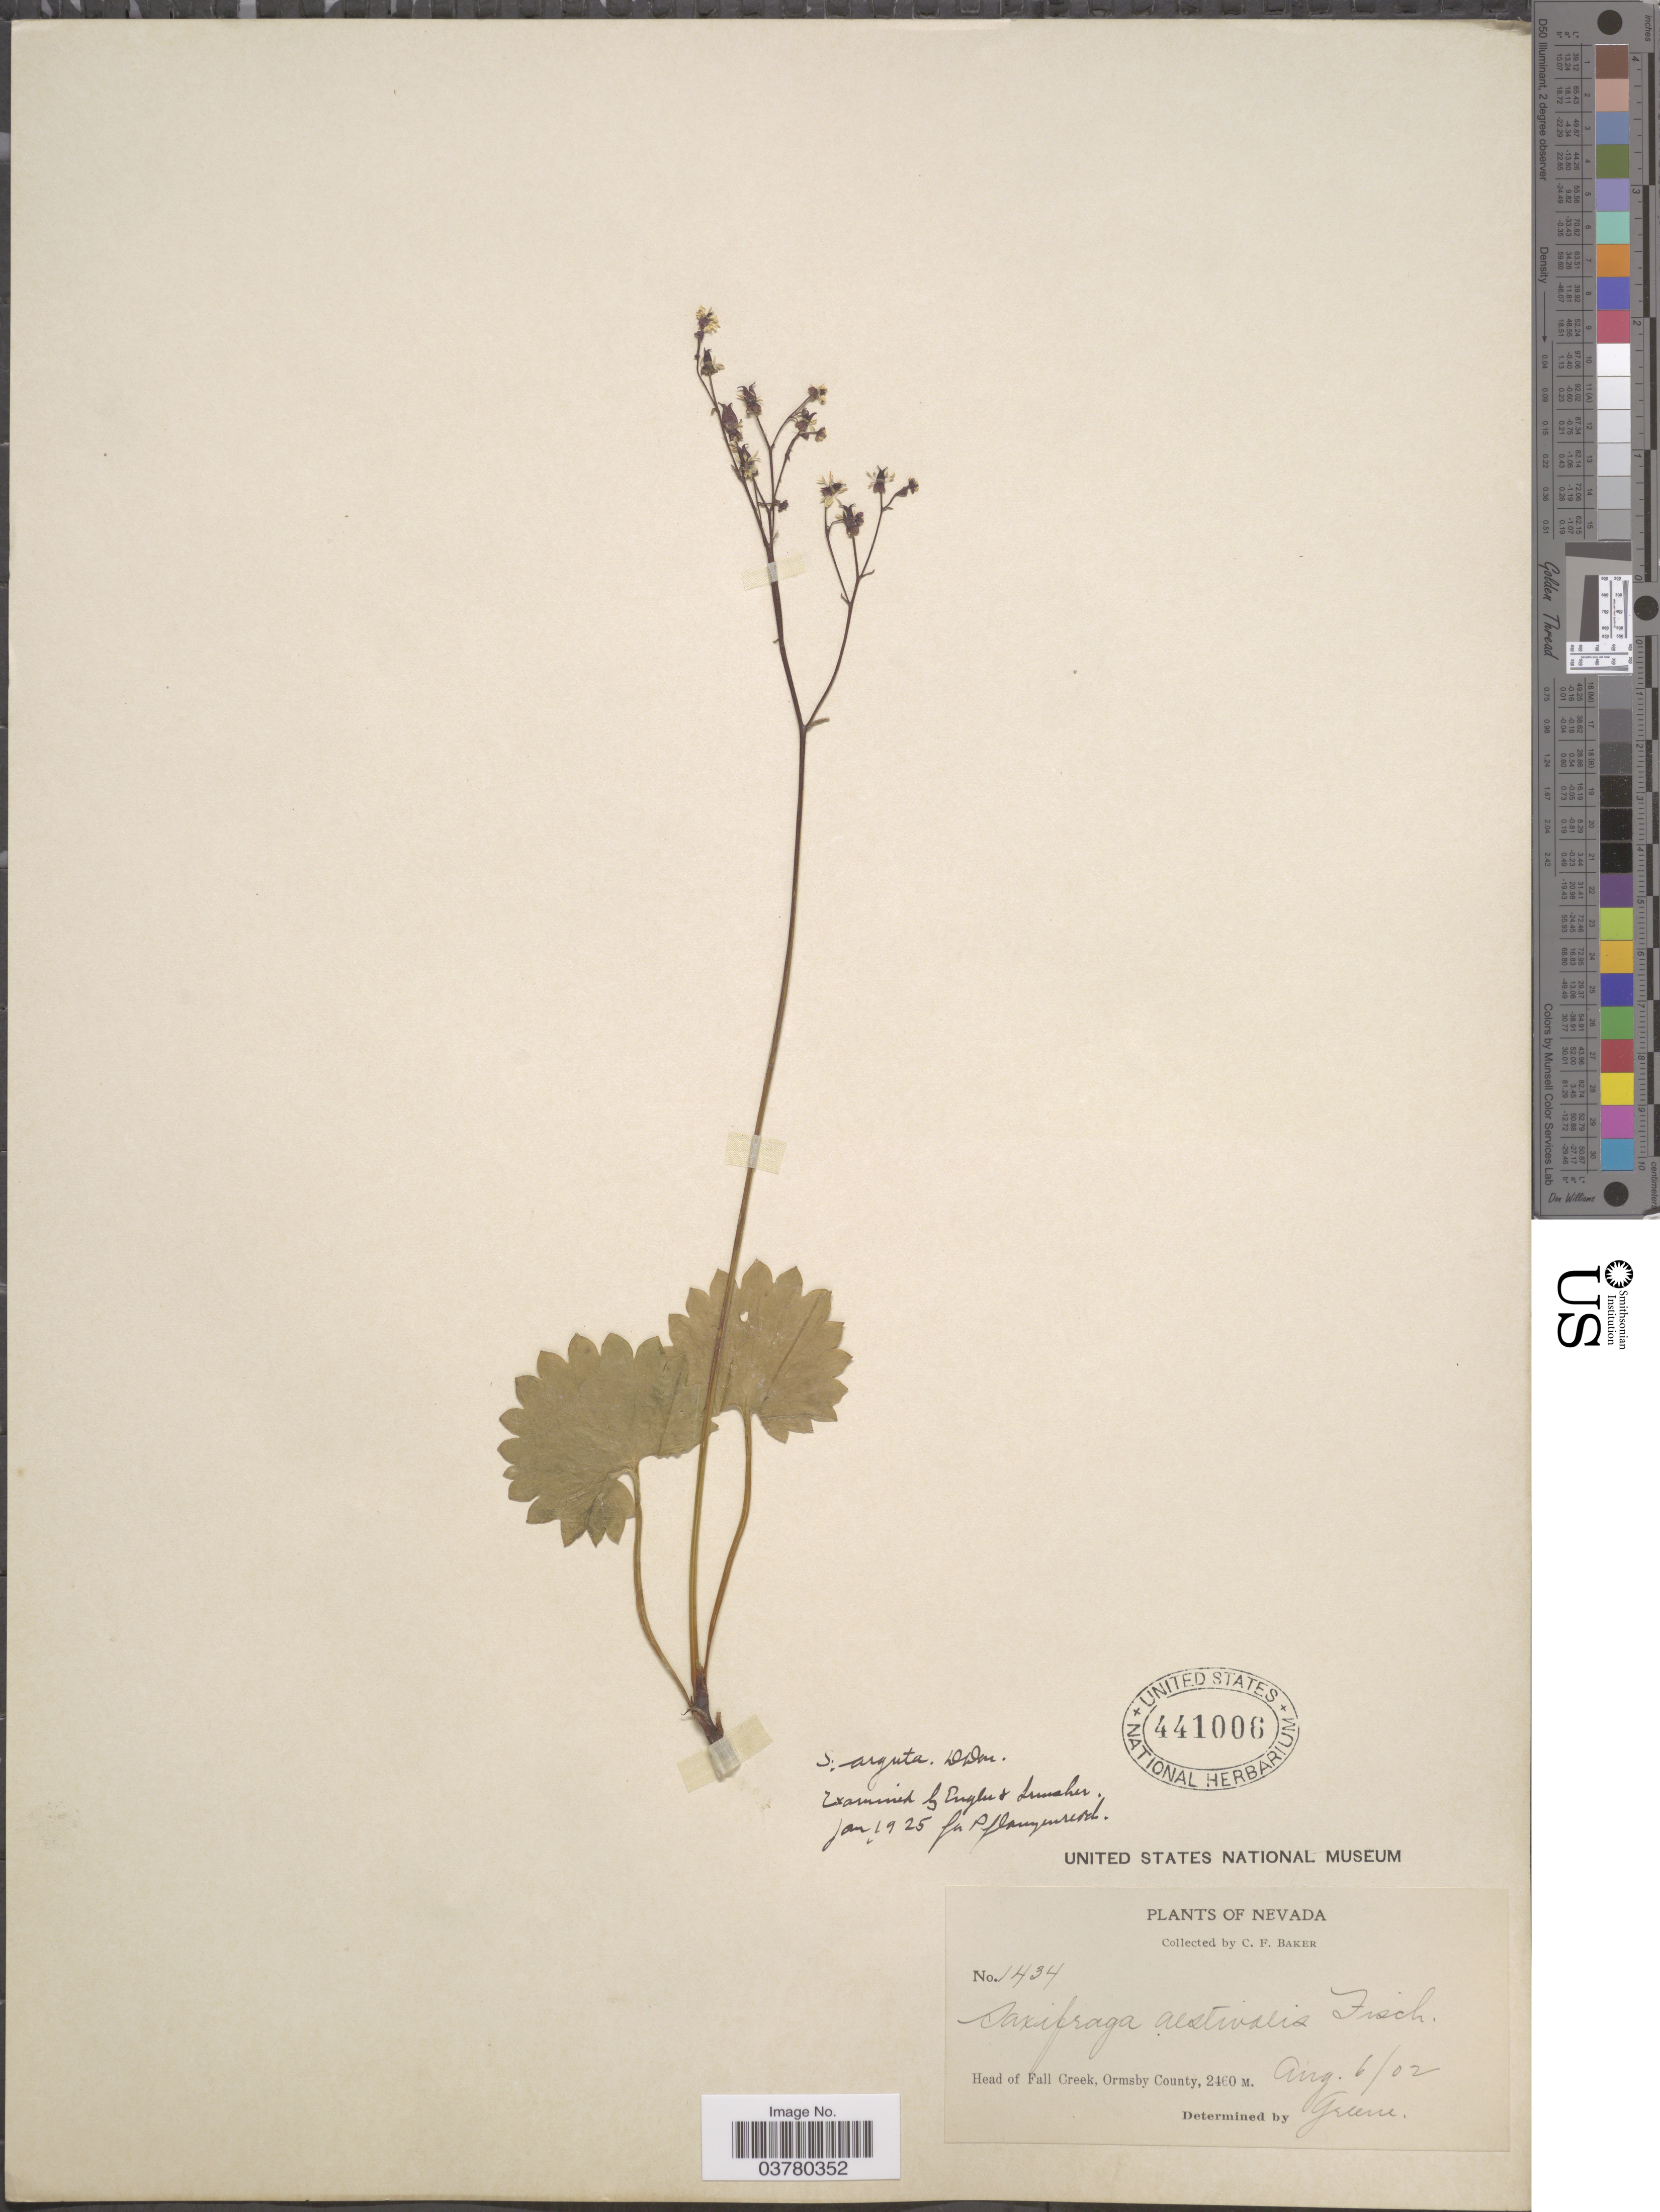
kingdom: Plantae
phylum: Tracheophyta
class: Magnoliopsida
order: Saxifragales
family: Saxifragaceae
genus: Micranthes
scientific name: Micranthes odontoloma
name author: (Piper) A. Heller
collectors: C. F. Baker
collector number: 1434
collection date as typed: Transcribed d/m/y: 6/8/2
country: United States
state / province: Nevada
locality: Head of Fall Creek, Ormsby County.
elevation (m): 2460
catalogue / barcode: US 441006